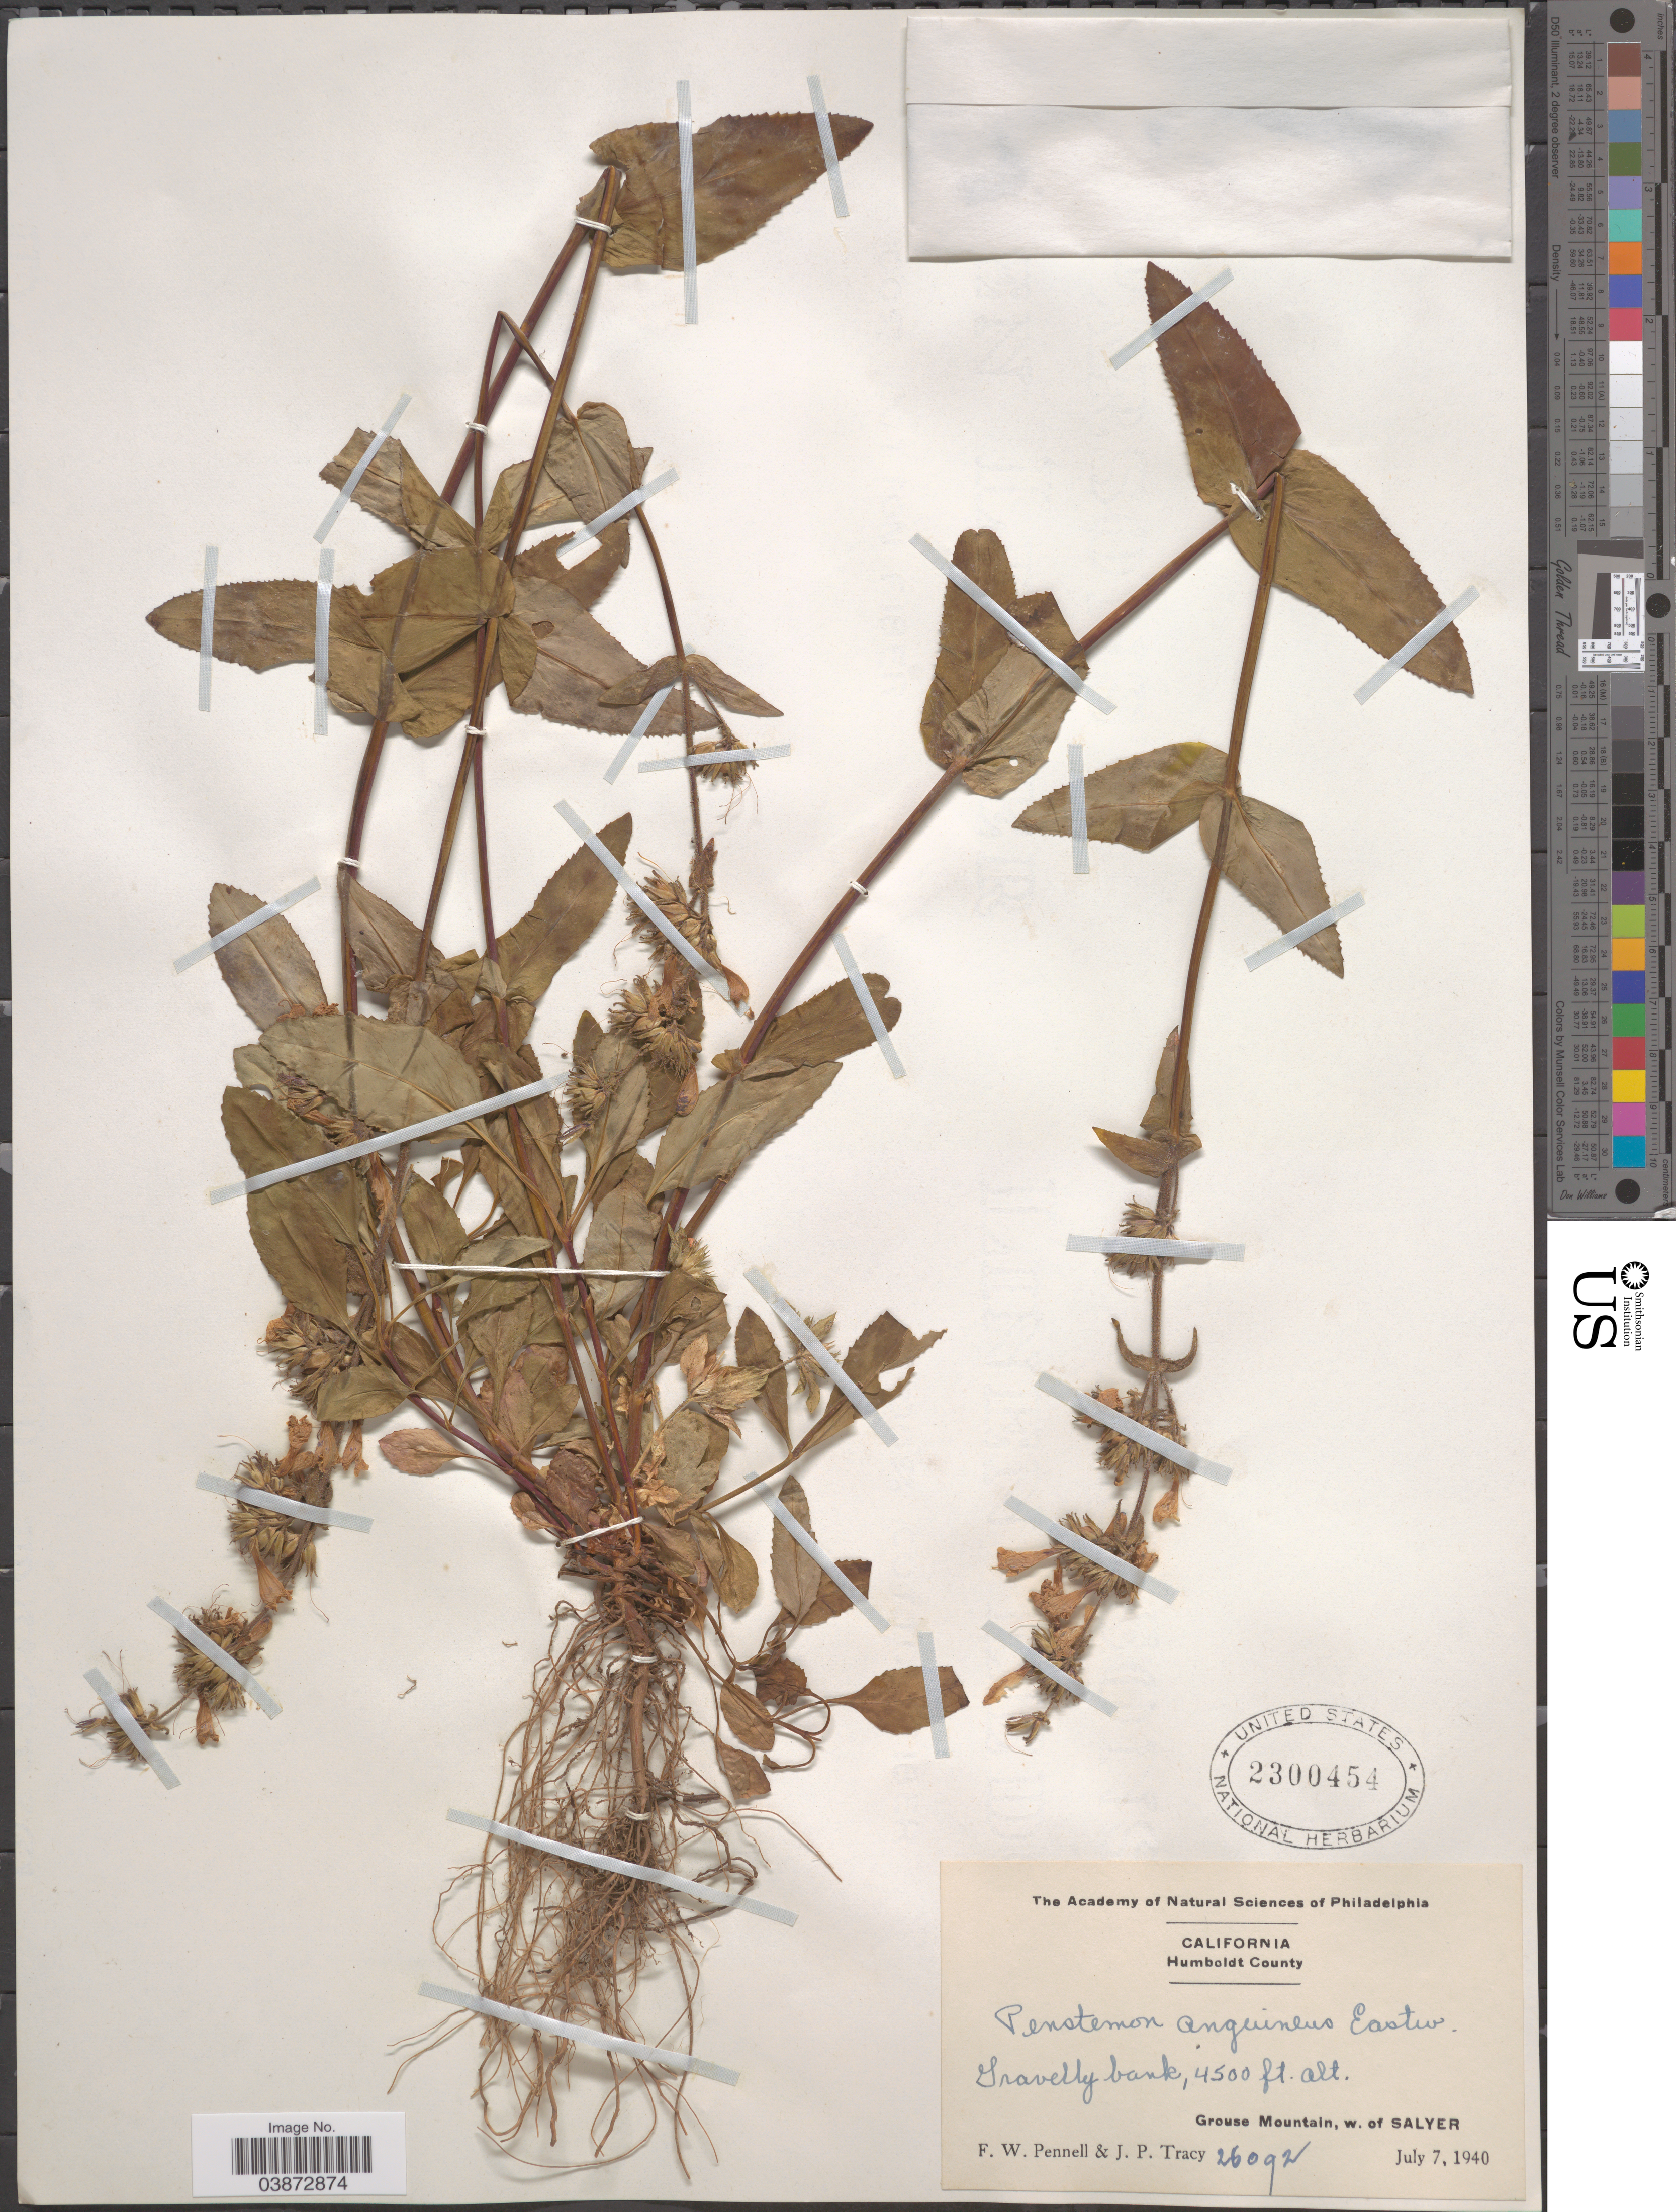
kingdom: Plantae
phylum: Tracheophyta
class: Magnoliopsida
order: Lamiales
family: Plantaginaceae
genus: Penstemon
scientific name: Penstemon anguineus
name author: Eastw.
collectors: F. W. Pennell & J. Tracy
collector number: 26092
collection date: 1940-07-07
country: United States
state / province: California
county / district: Humboldt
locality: Humboldt County. Gravelly bank, Grouse Mountain, w. of Salyer.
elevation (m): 1372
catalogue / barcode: US 2300454